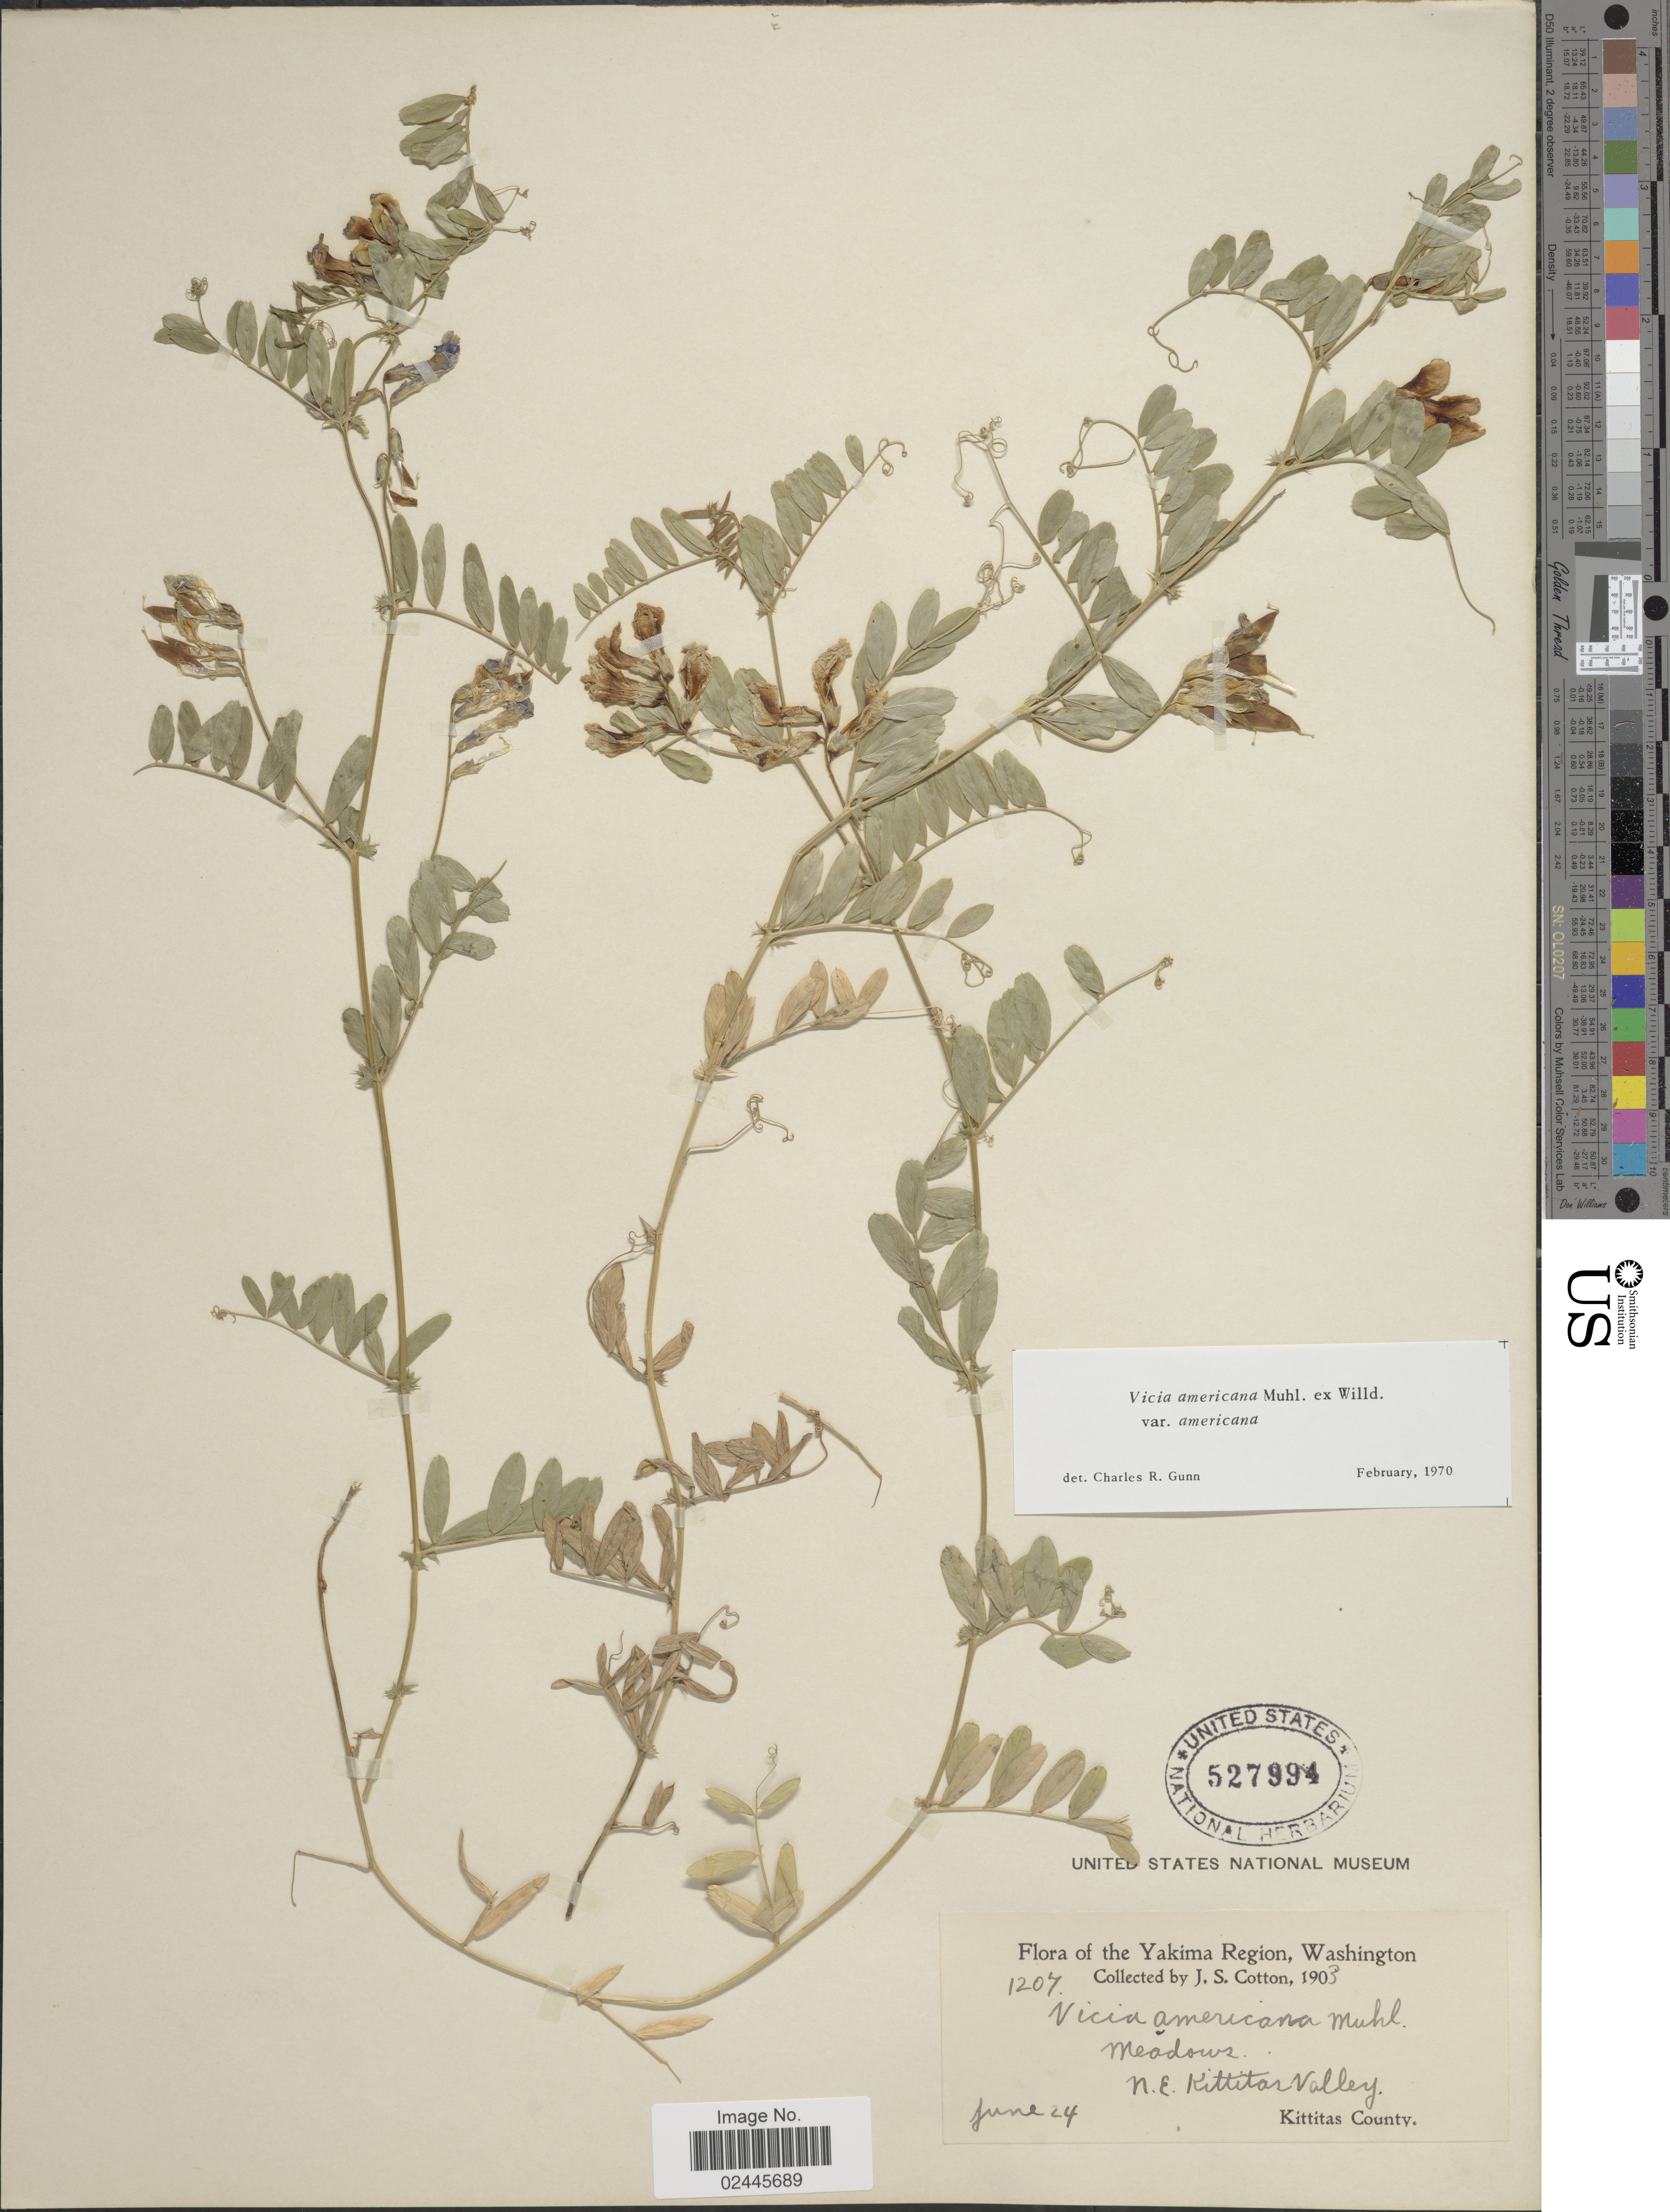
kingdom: Plantae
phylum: Tracheophyta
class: Magnoliopsida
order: Fabales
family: Fabaceae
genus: Vicia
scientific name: Vicia americana var. americana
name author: Muhl. ex Willd.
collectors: J. S. Cotton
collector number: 1207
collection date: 1903-06-24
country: United States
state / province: Washington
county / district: Kittitas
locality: Yakima Region, N. E. Kittitas valley. Kittitas County.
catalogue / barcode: US 527994